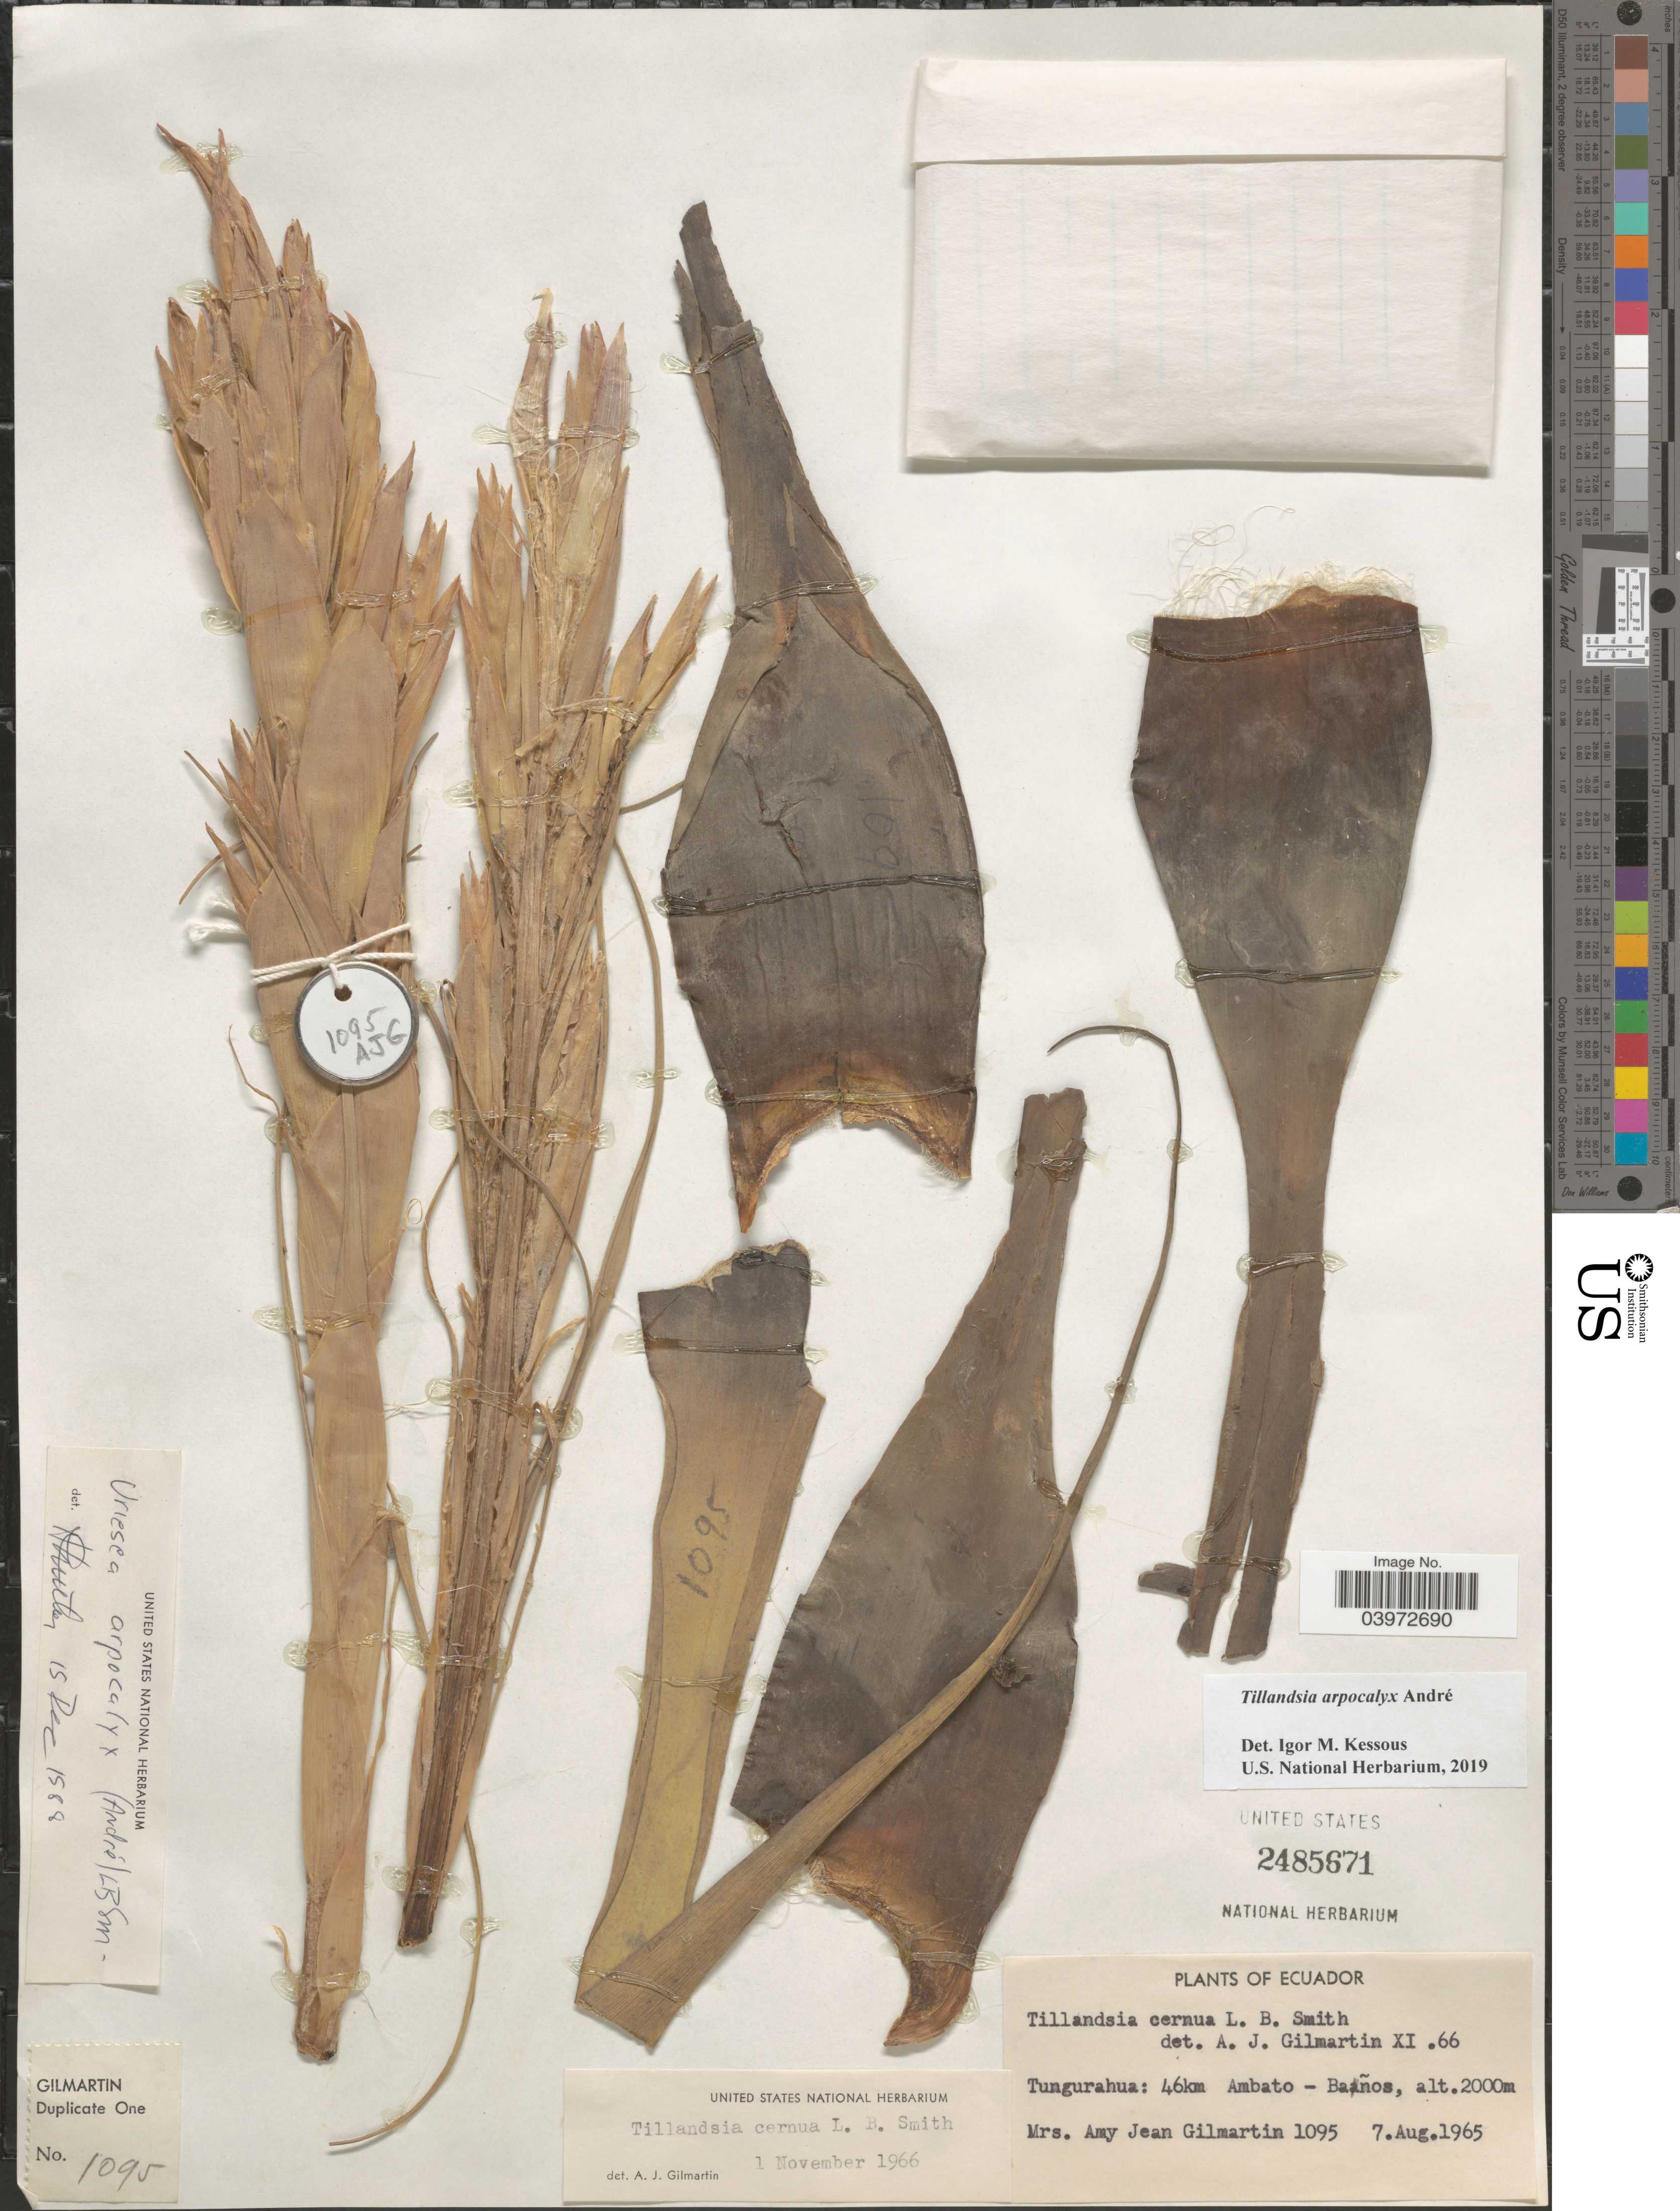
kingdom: Plantae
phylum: Tracheophyta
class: Liliopsida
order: Poales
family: Bromeliaceae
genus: Tillandsia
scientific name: Tillandsia arpocalyx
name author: André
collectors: A. J. Gilmartin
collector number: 1095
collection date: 1965-08-07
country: Ecuador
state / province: Tungurahua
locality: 46 km Ambato - Baños.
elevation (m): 2000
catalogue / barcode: US 2485671